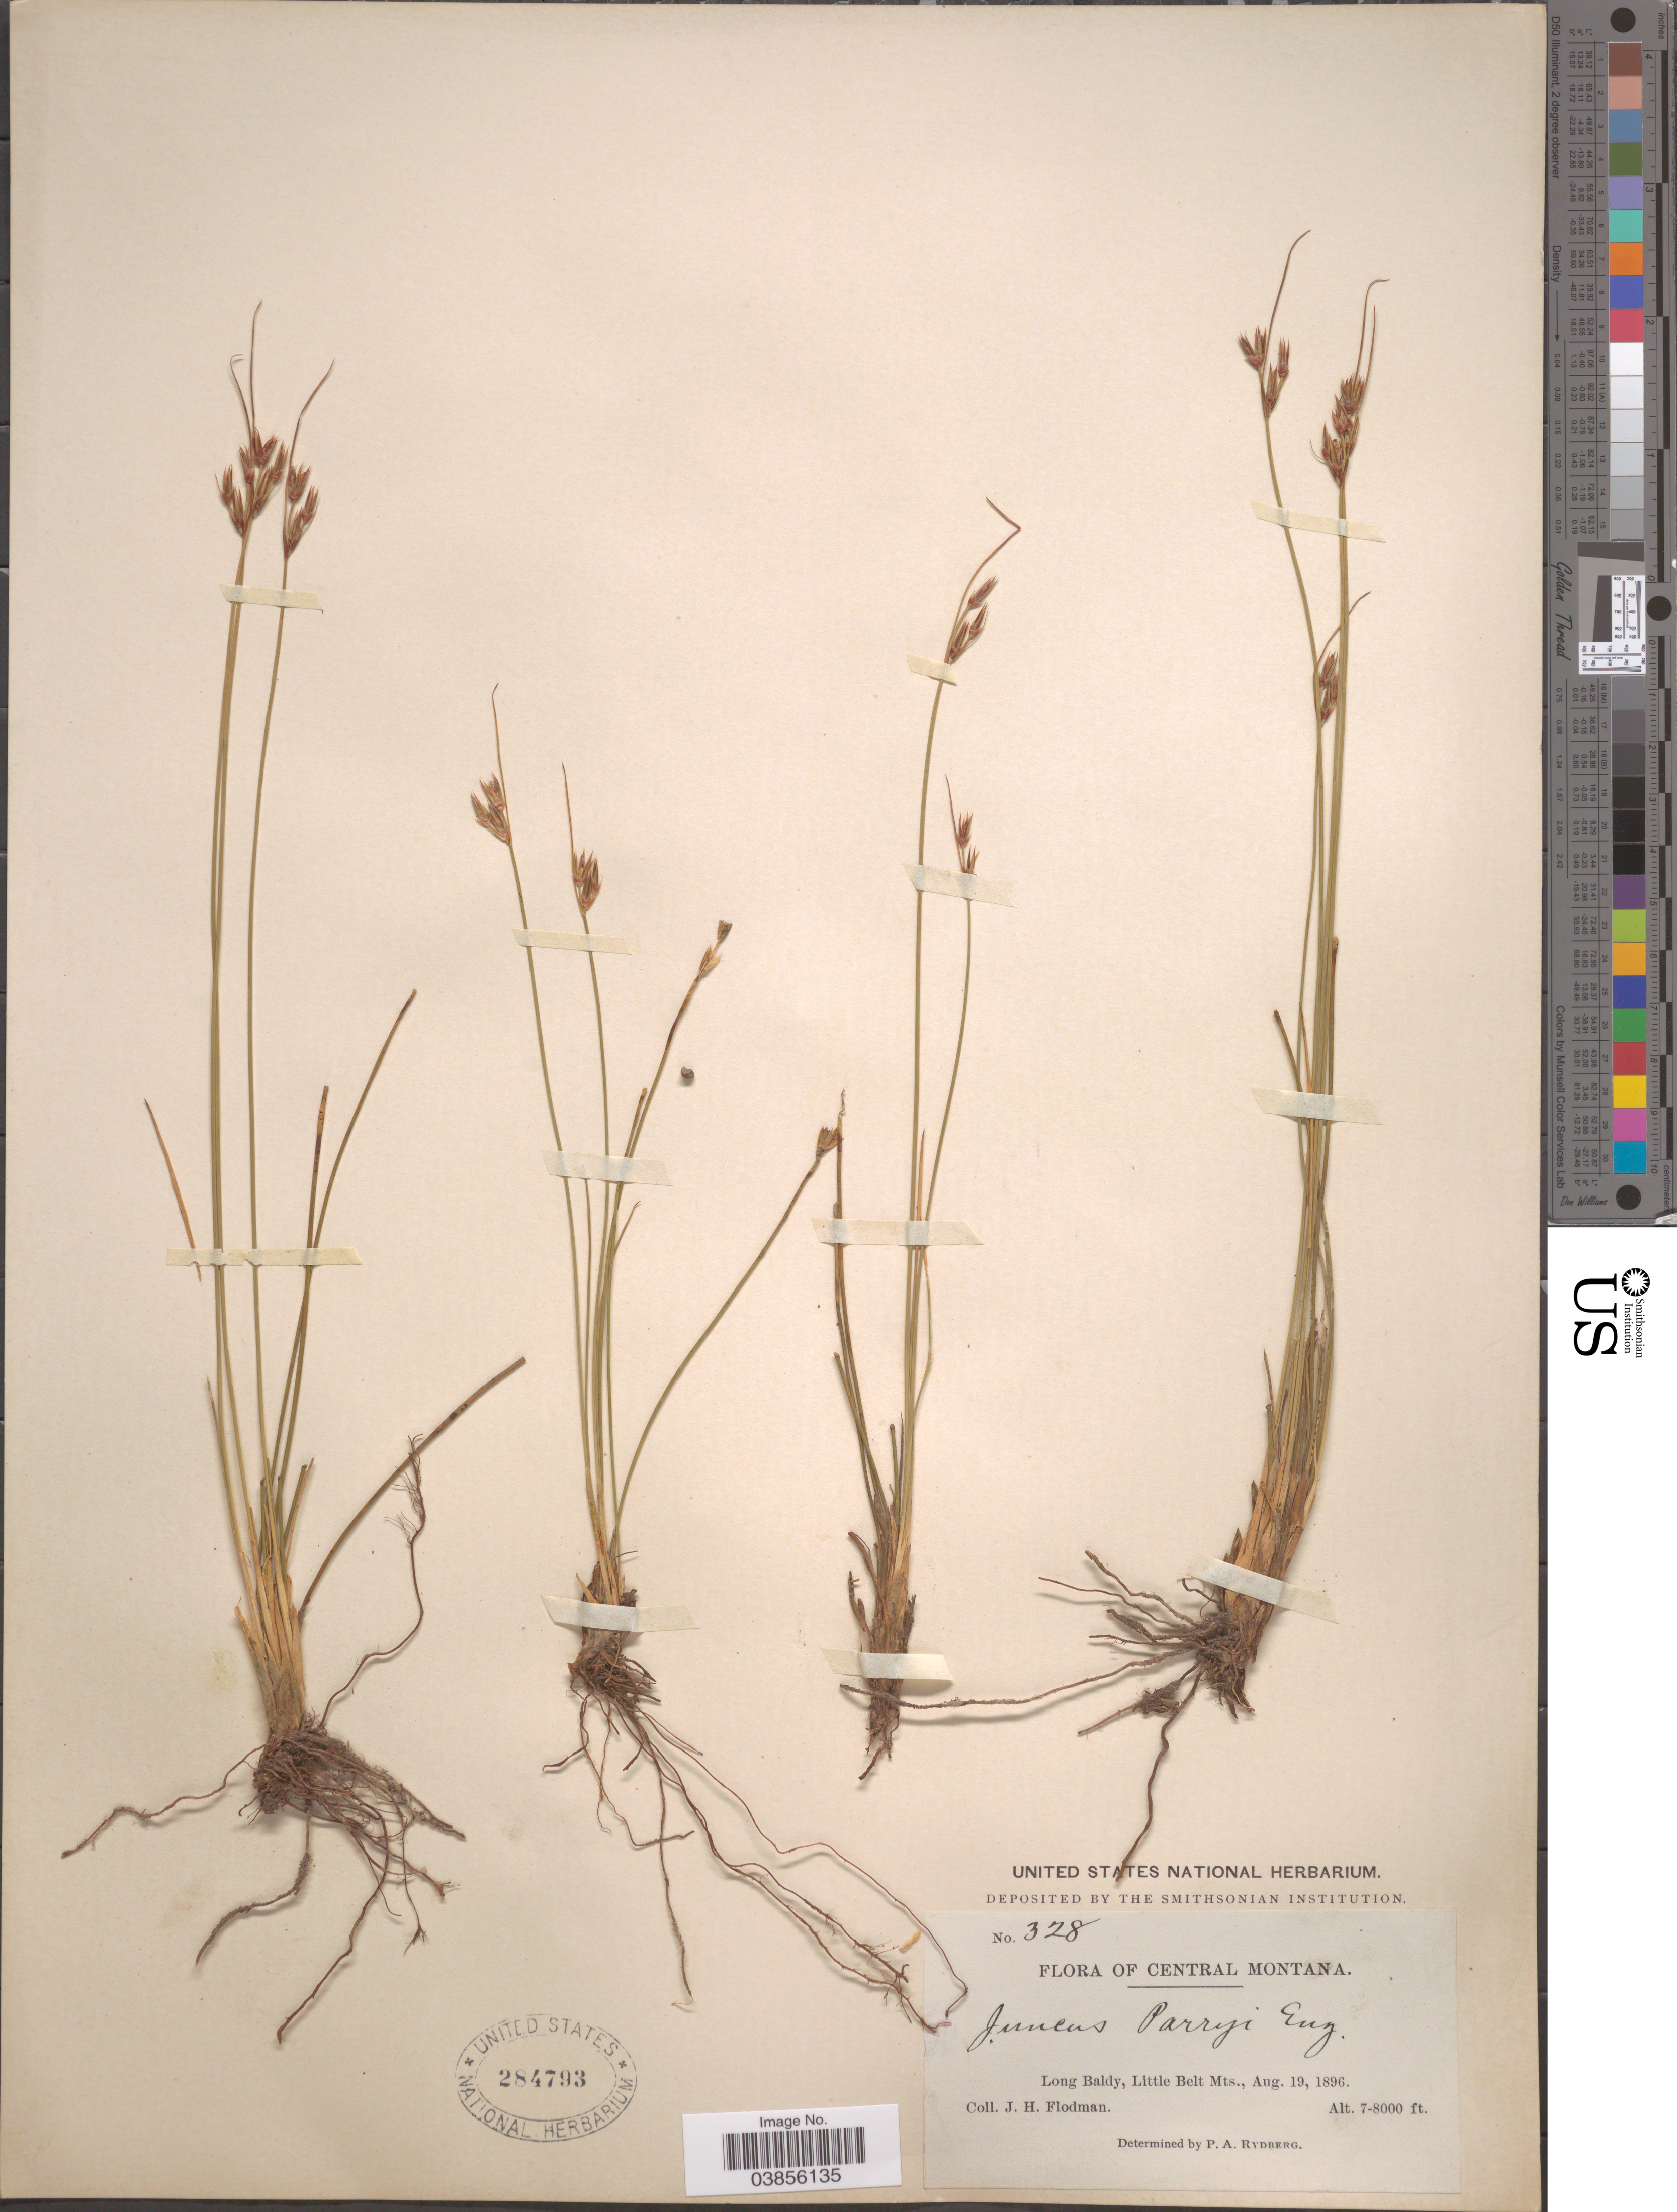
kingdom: Plantae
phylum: Tracheophyta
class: Liliopsida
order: Poales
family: Juncaceae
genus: Juncus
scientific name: Juncus parryi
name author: Engelm.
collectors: J. Flodman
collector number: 328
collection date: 1896-08-19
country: United States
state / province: Montana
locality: Central Montana. Long Baldy, Little Belt Mts.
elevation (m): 2134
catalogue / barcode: US 284793